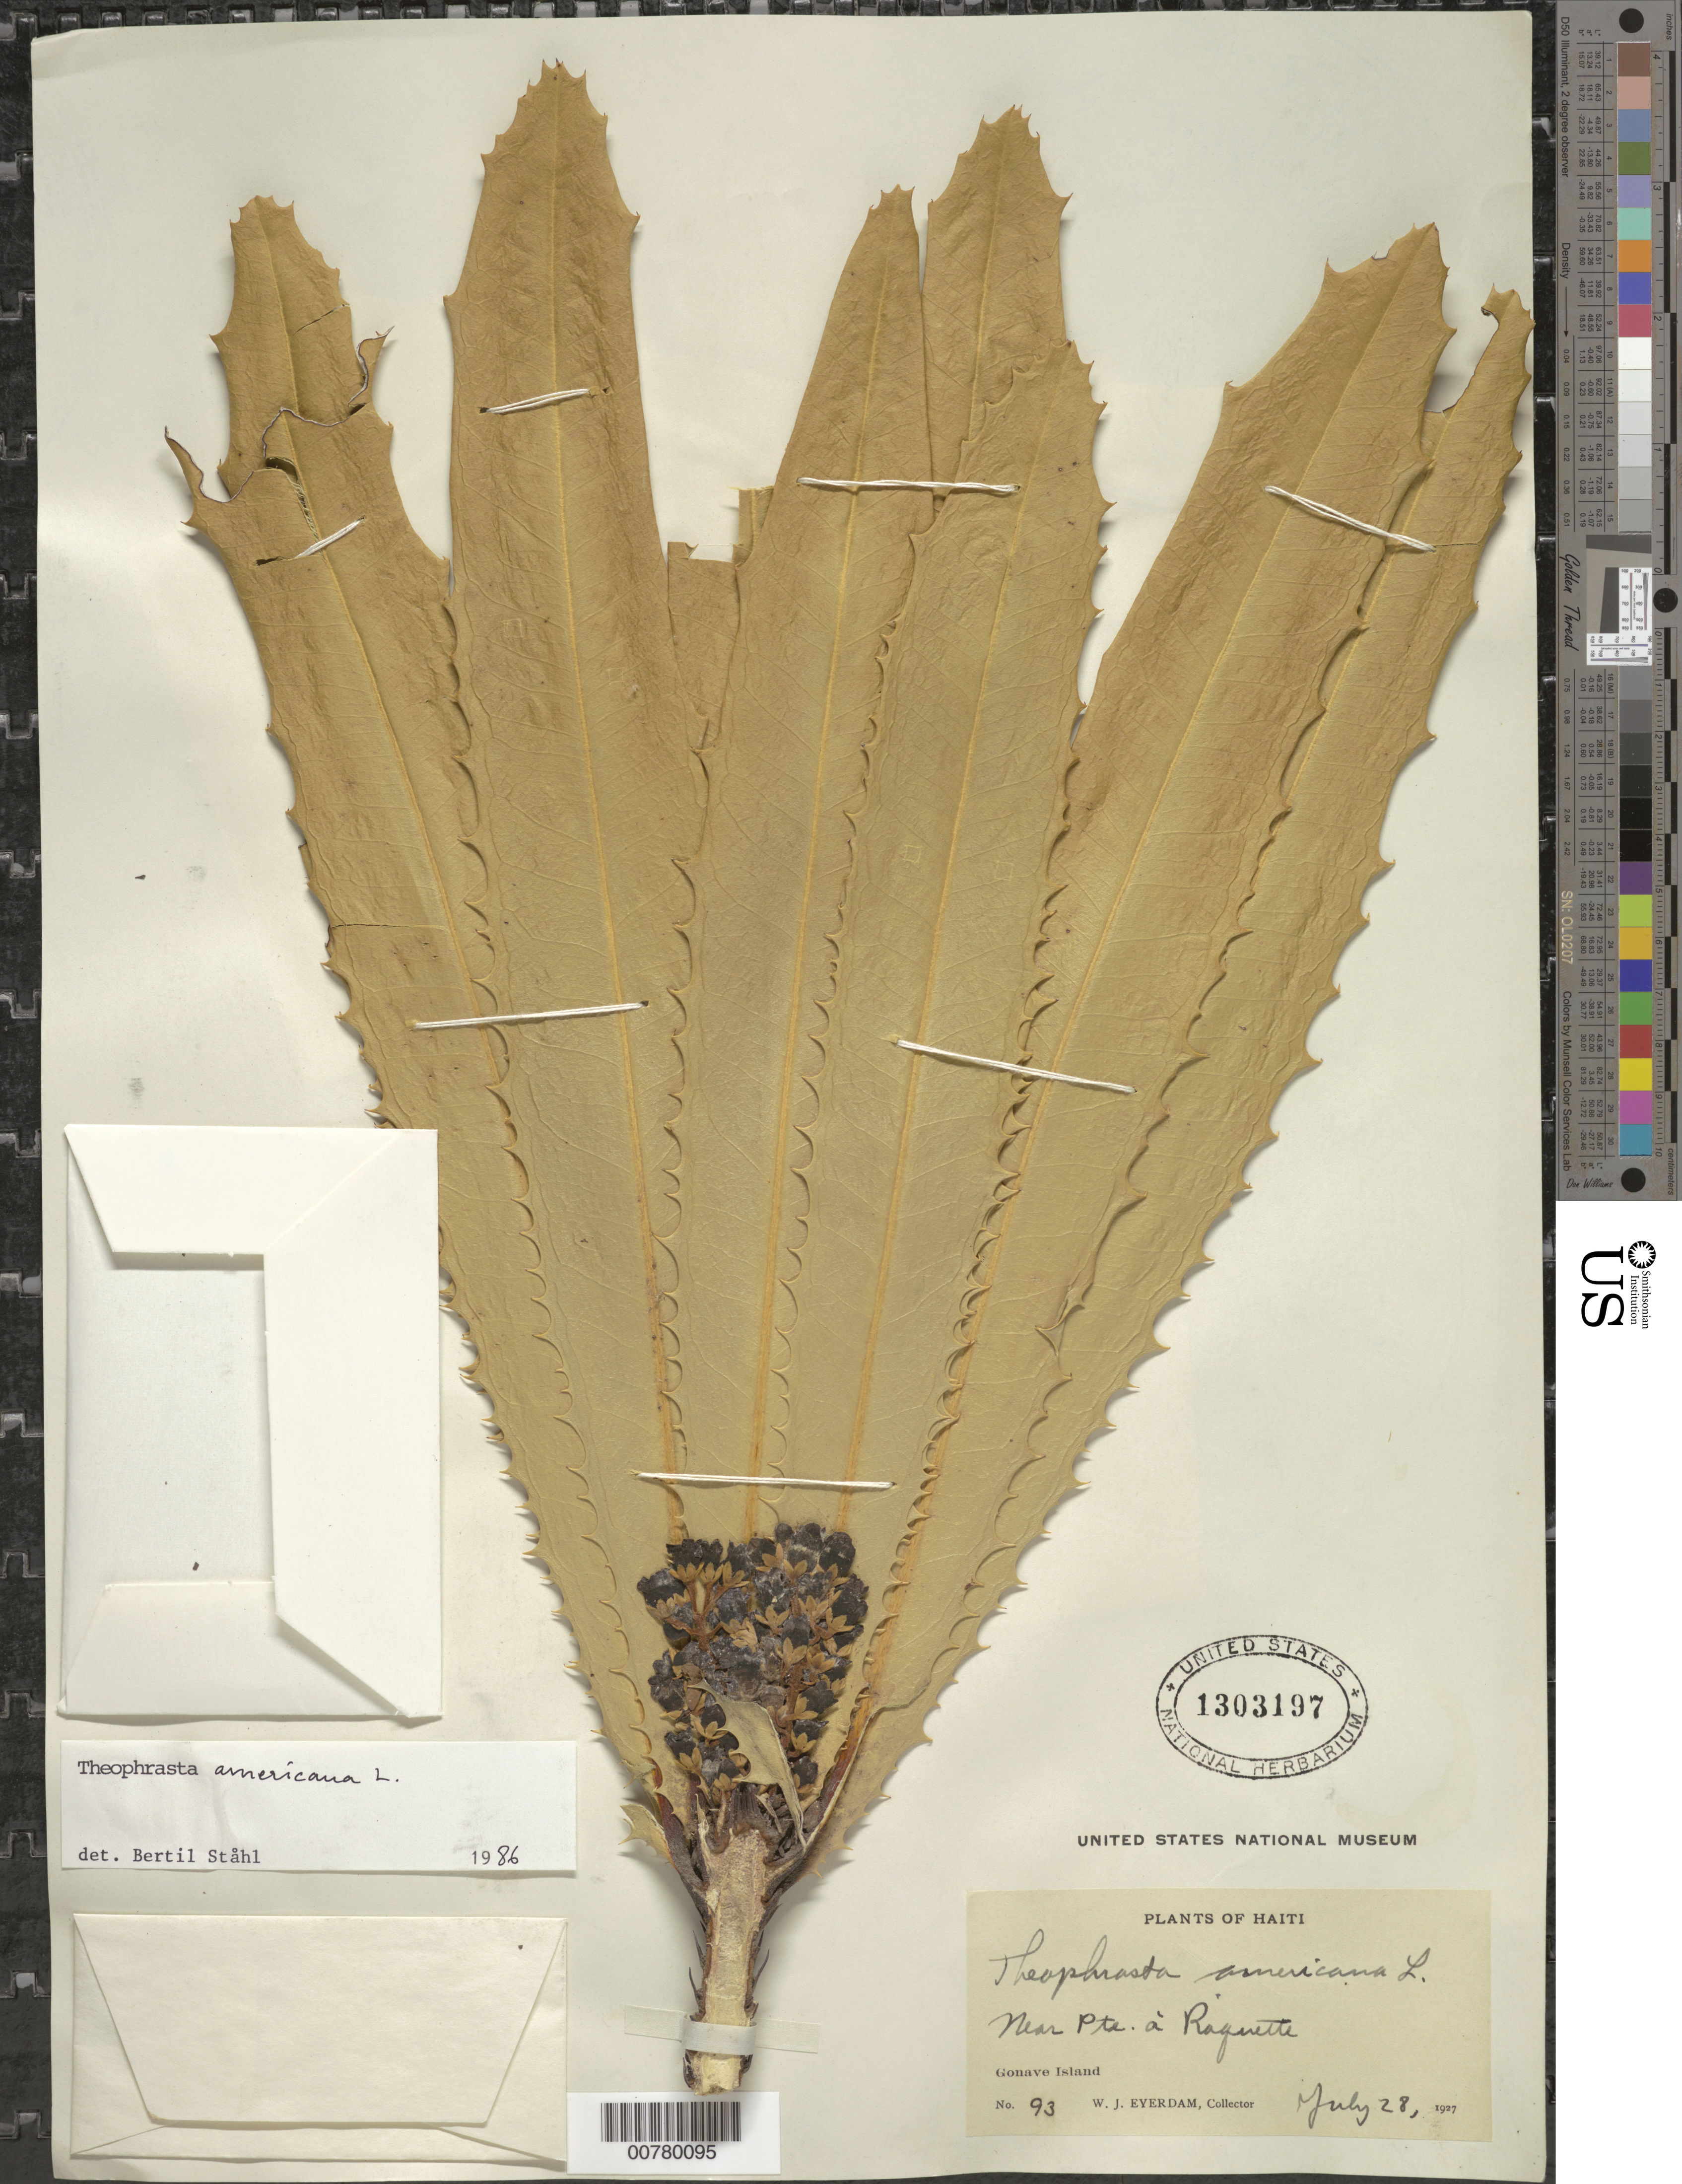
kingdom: Plantae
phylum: Tracheophyta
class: Magnoliopsida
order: Ericales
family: Primulaceae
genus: Theophrasta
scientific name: Theophrasta americana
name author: L.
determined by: Ståhl, B.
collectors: W. J. Eyerdam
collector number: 93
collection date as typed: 28 Jul 1927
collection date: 1927-07-28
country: Haiti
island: Hispaniola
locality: Gonave Island, near Pta.à Raquette.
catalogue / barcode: US 1303197